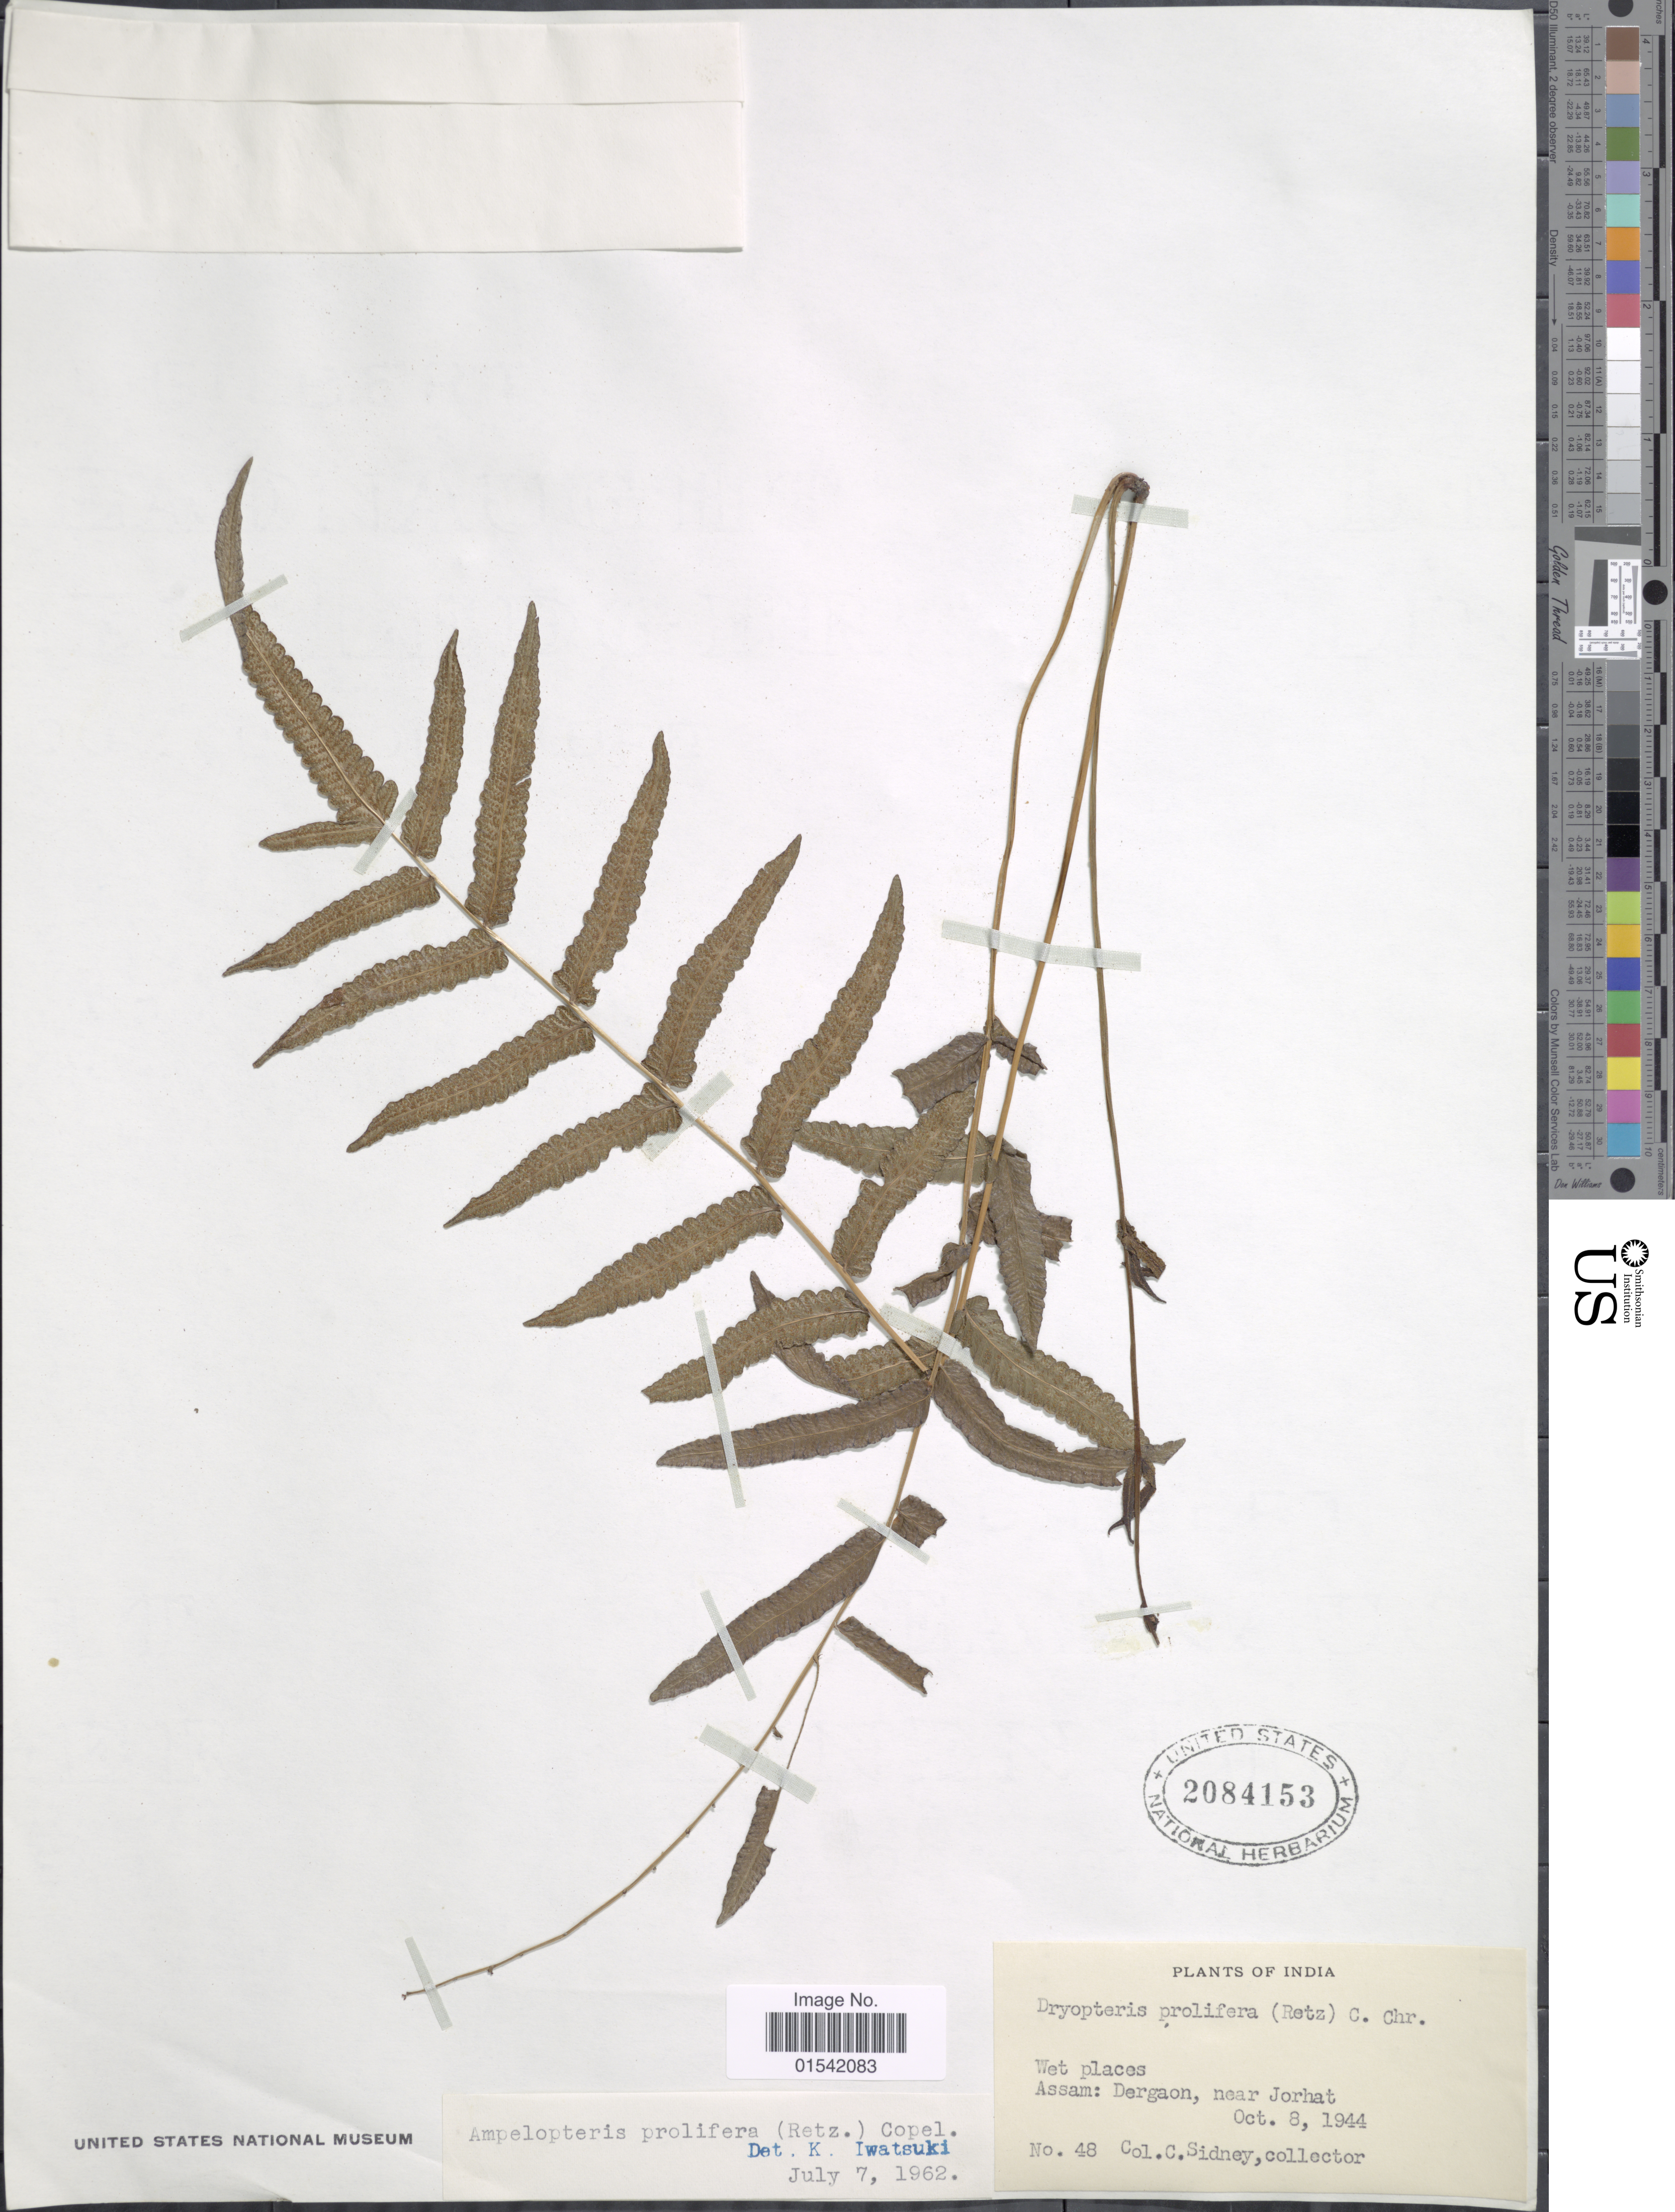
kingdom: Plantae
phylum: Tracheophyta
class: Polypodiopsida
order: Polypodiales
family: Thelypteridaceae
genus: Ampelopteris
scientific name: Ampelopteris prolifera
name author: (Retz.) Copel.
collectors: C. Sidney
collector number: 48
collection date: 1944-10-08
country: India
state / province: Assam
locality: Dergaon, near Jorhat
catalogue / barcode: US 2084153